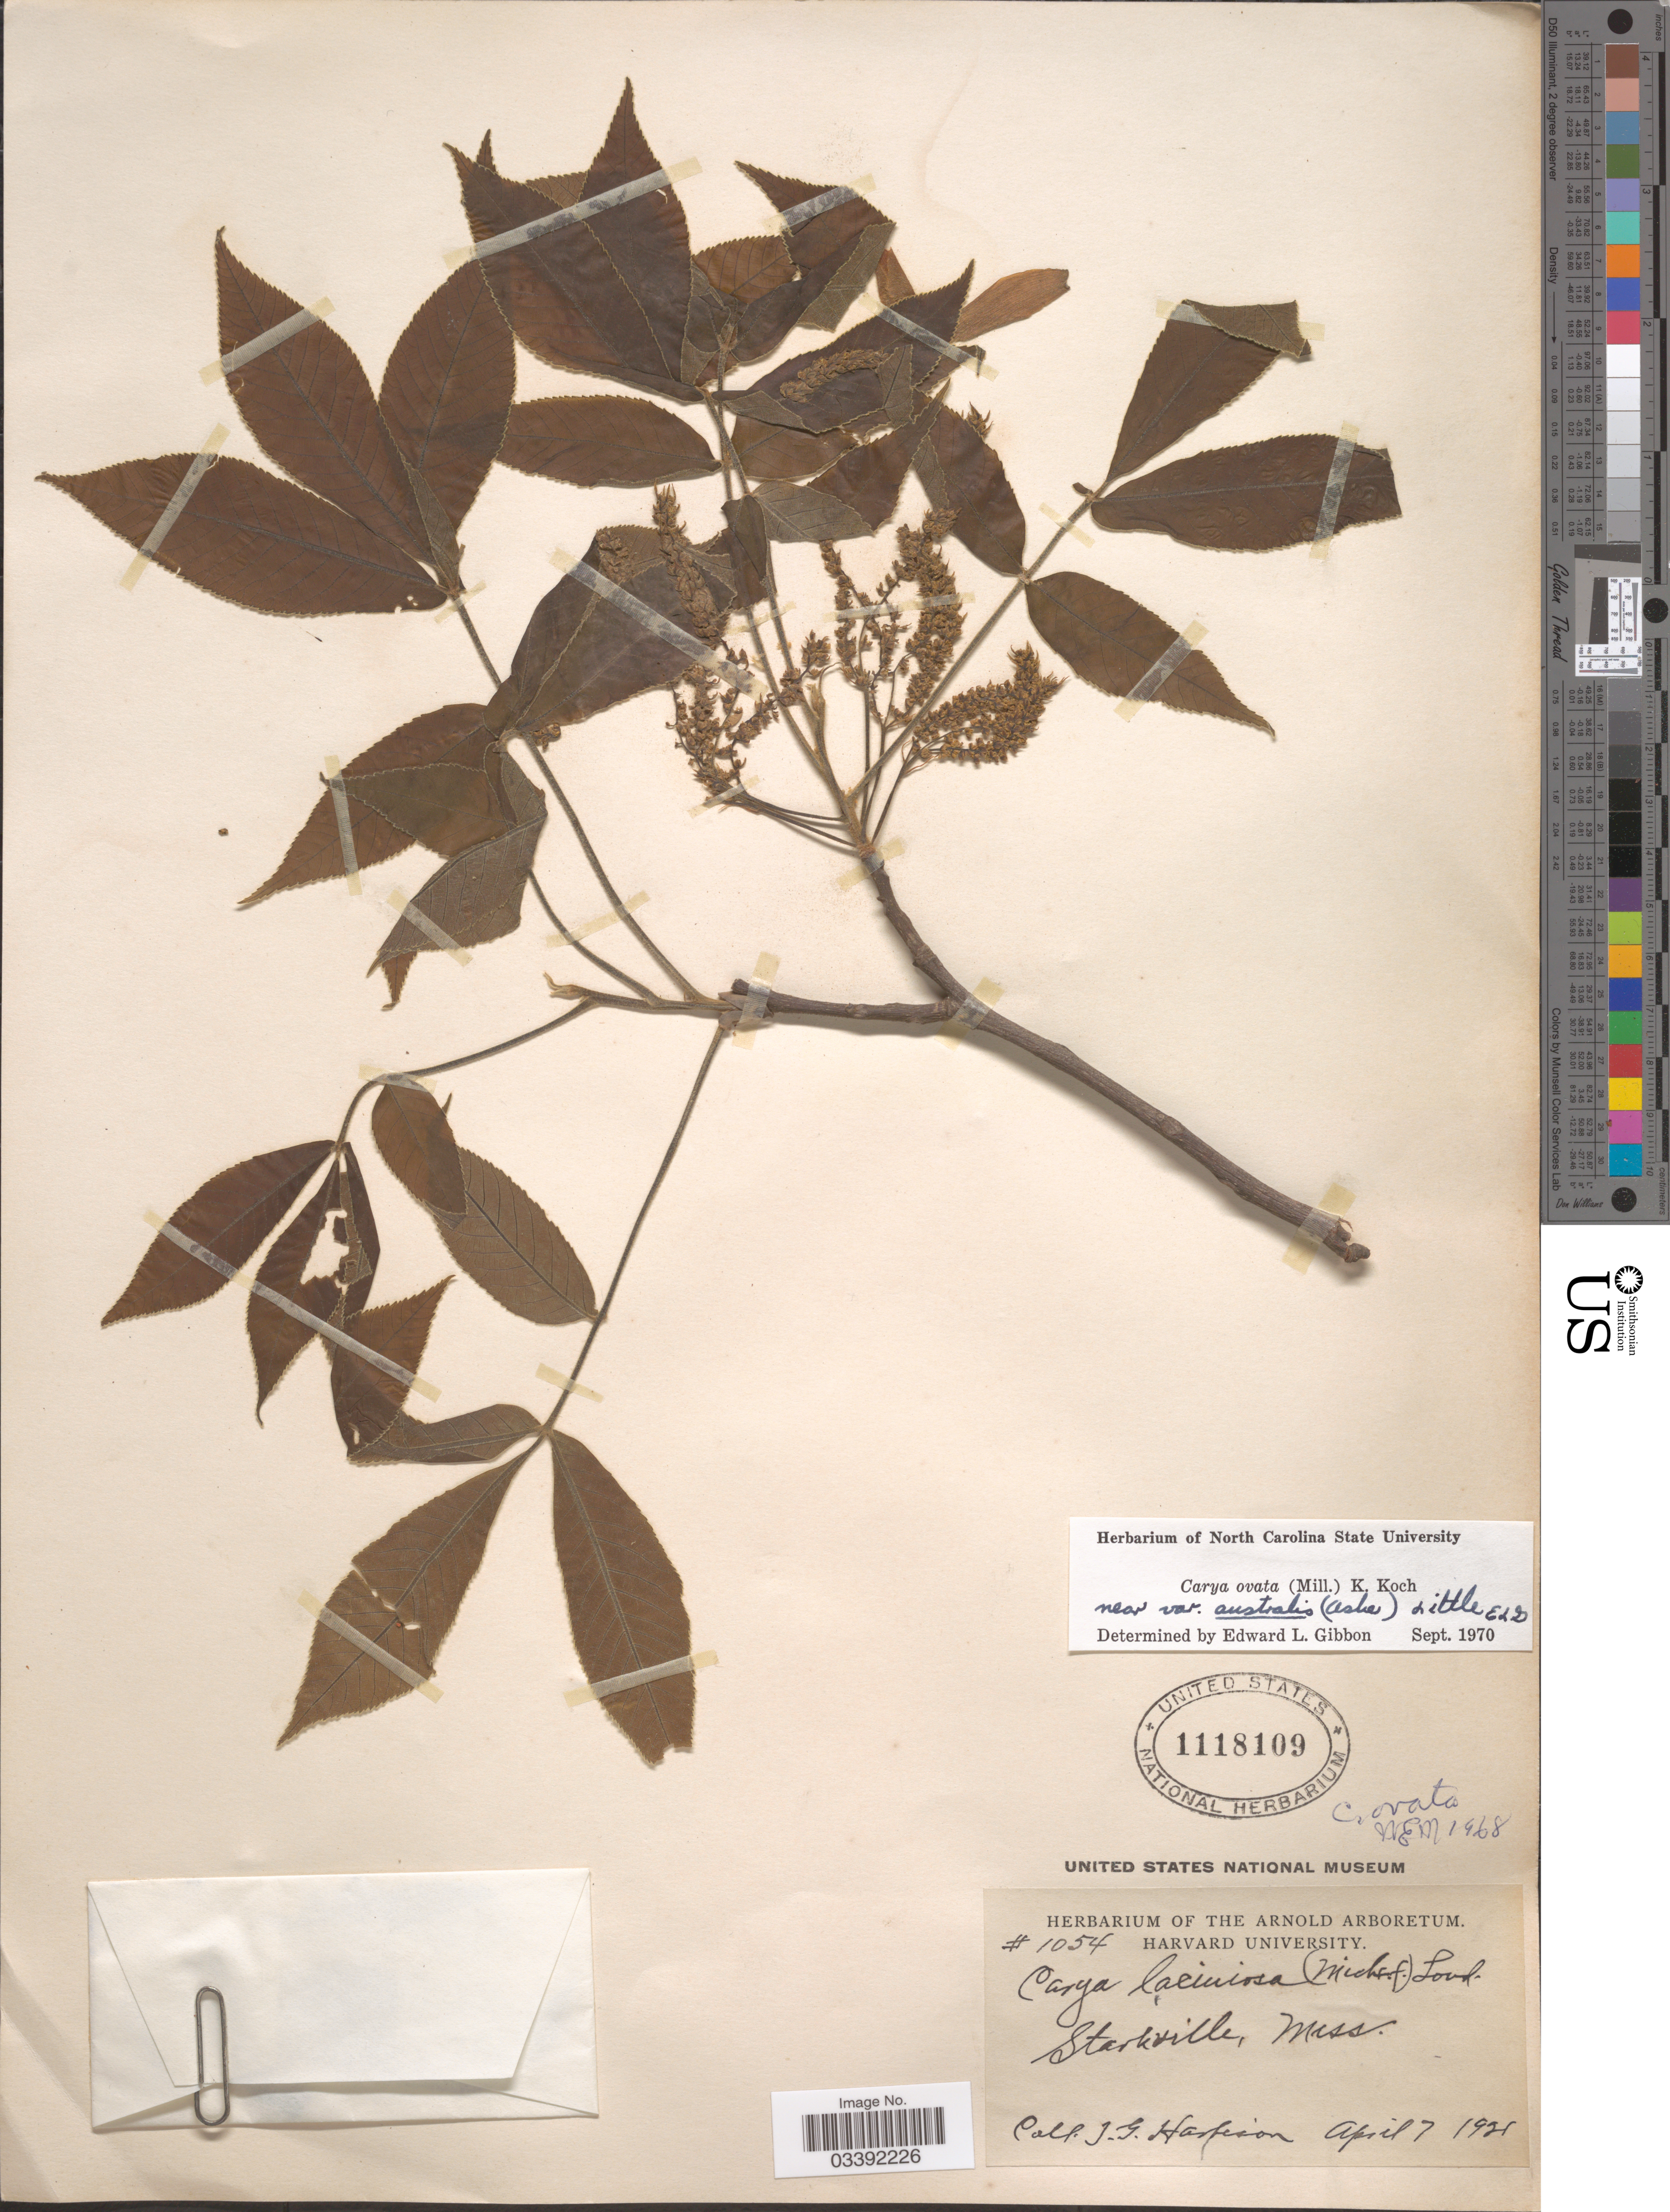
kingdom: Plantae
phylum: Tracheophyta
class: Magnoliopsida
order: Fagales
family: Juglandaceae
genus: Carya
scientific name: Carya ovata var. australis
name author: (Ashe) Little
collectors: J. Harrison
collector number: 1054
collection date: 1921-04-07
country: United States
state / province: Mississippi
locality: Starkville.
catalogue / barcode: US 1118109